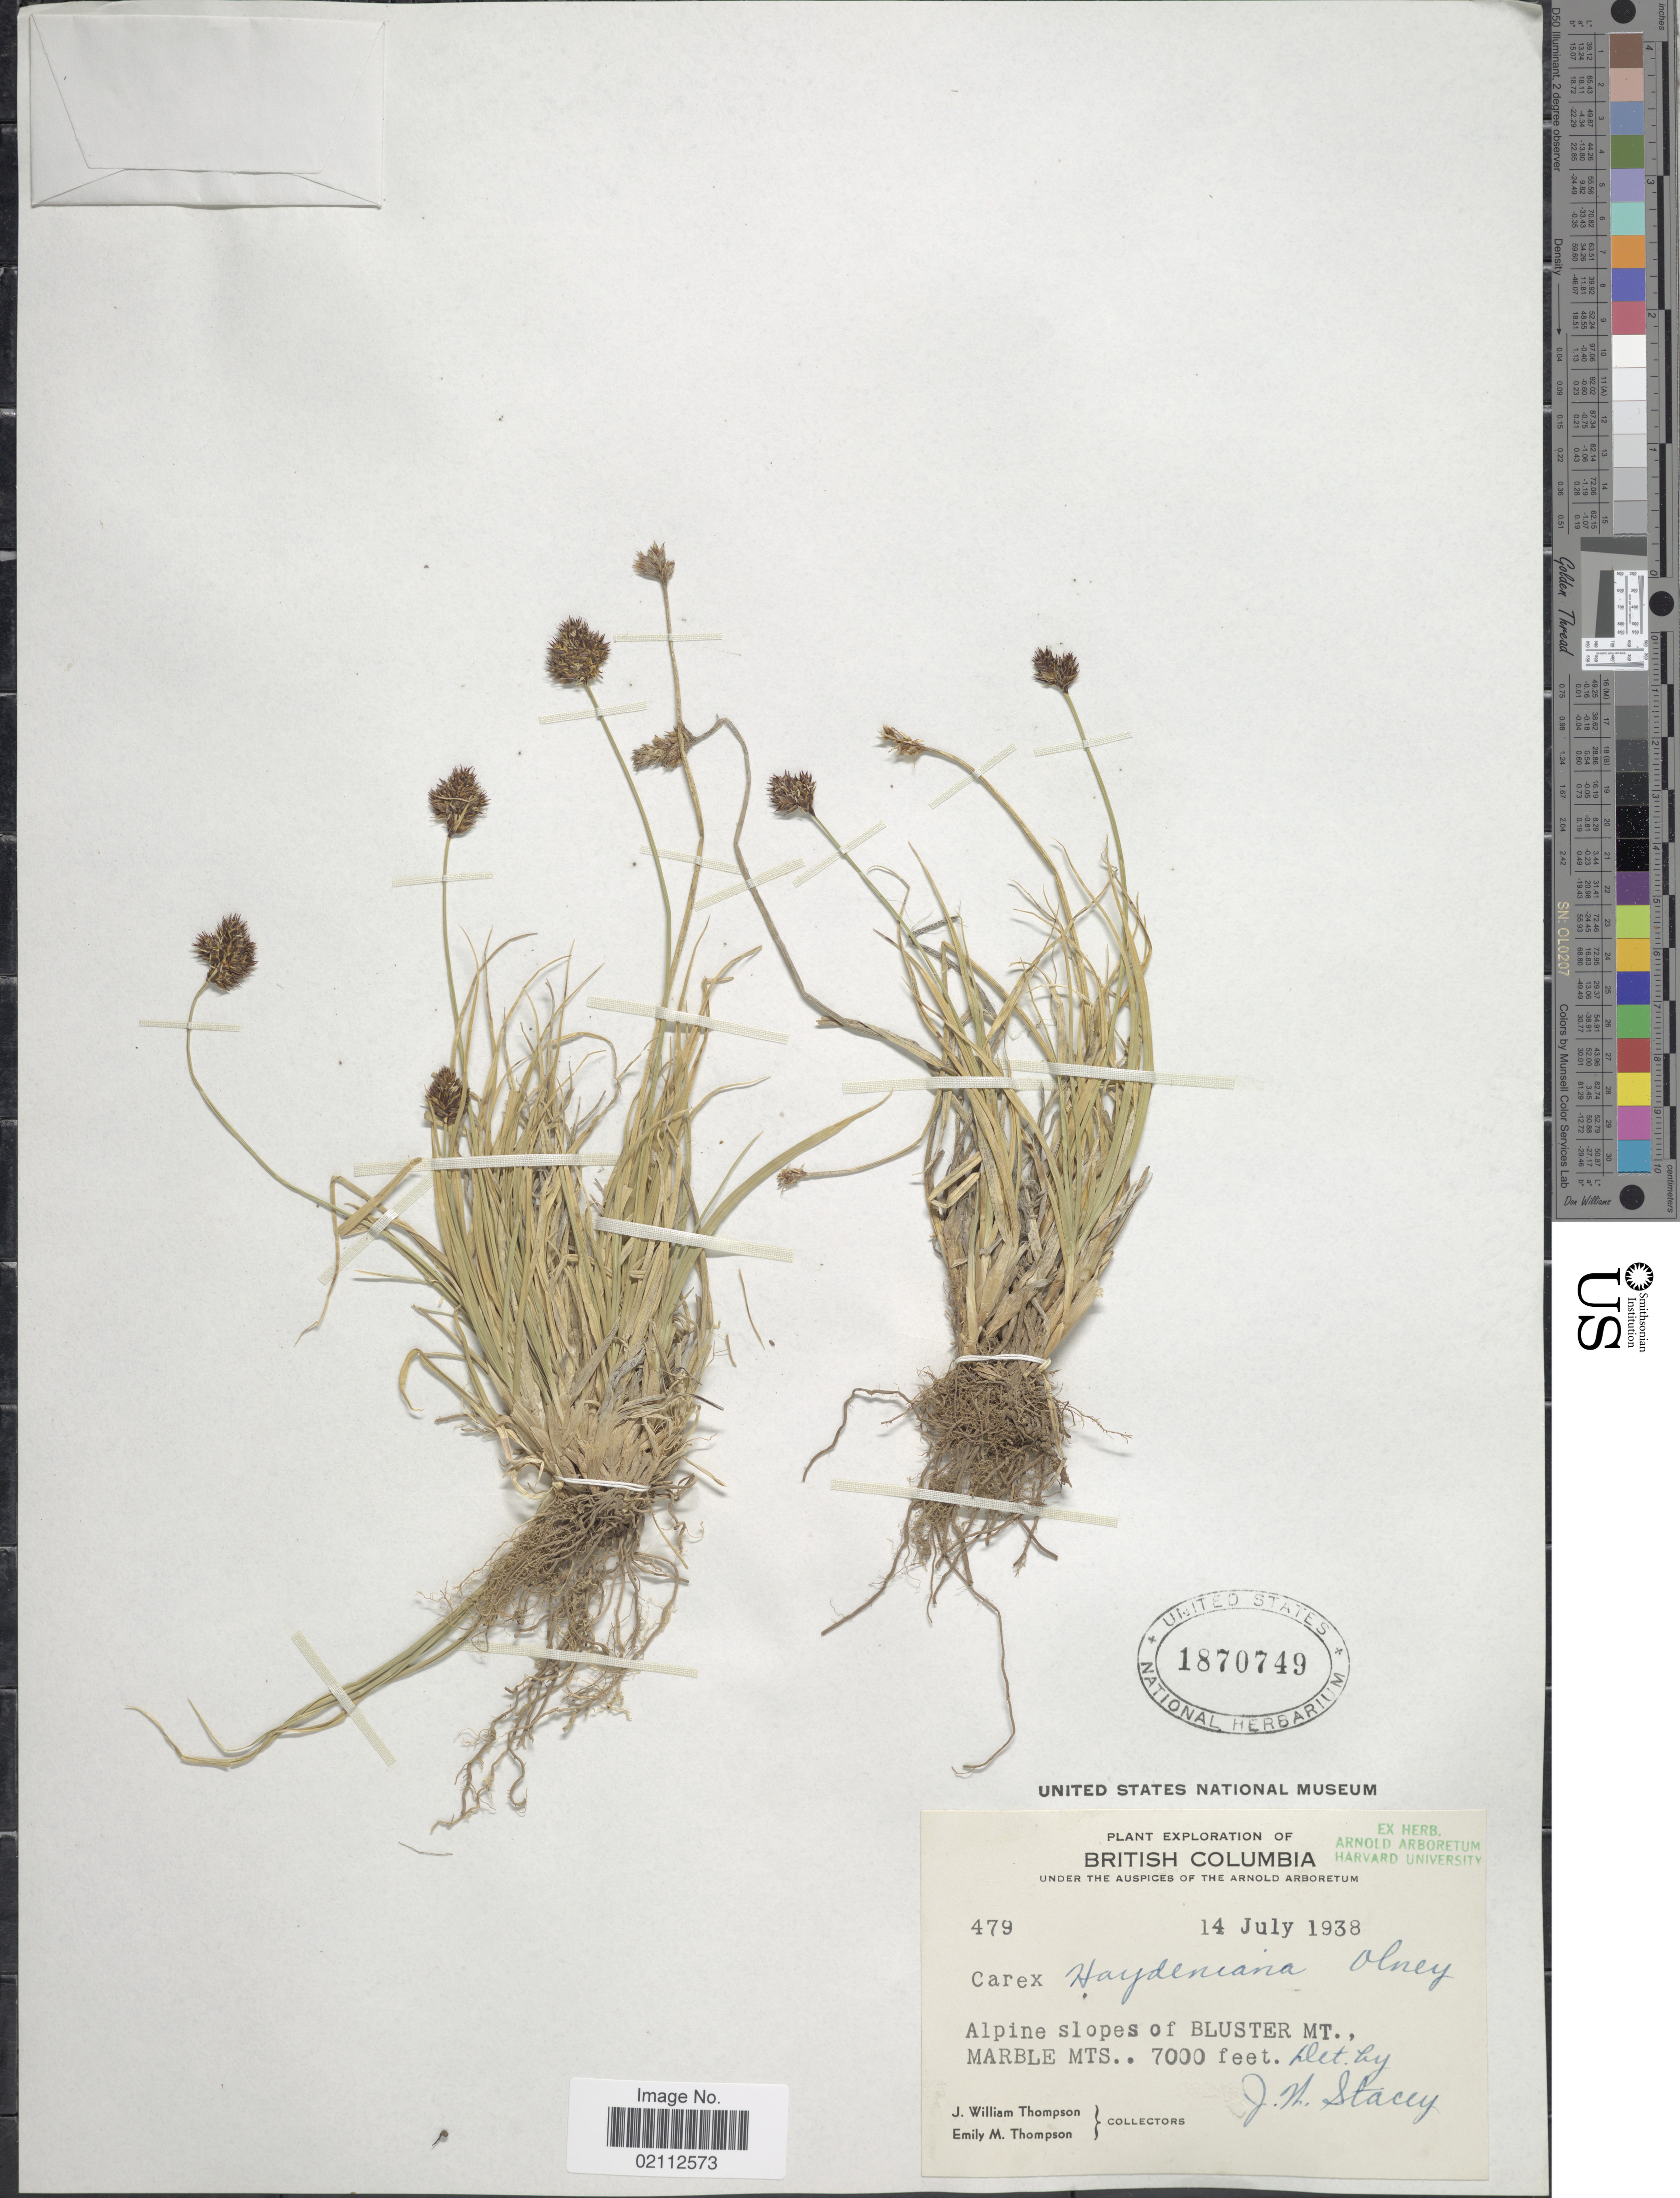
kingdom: Plantae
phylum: Tracheophyta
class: Liliopsida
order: Poales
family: Cyperaceae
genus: Carex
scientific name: Carex haydeniana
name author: Olney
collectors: J. W. Thompson & E. M. Thompson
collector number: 479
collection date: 1938-07-14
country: Canada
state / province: British Columbia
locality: Alpine slopes of Bluster Mt., Marble Mts.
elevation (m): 2134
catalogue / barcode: US 1870749